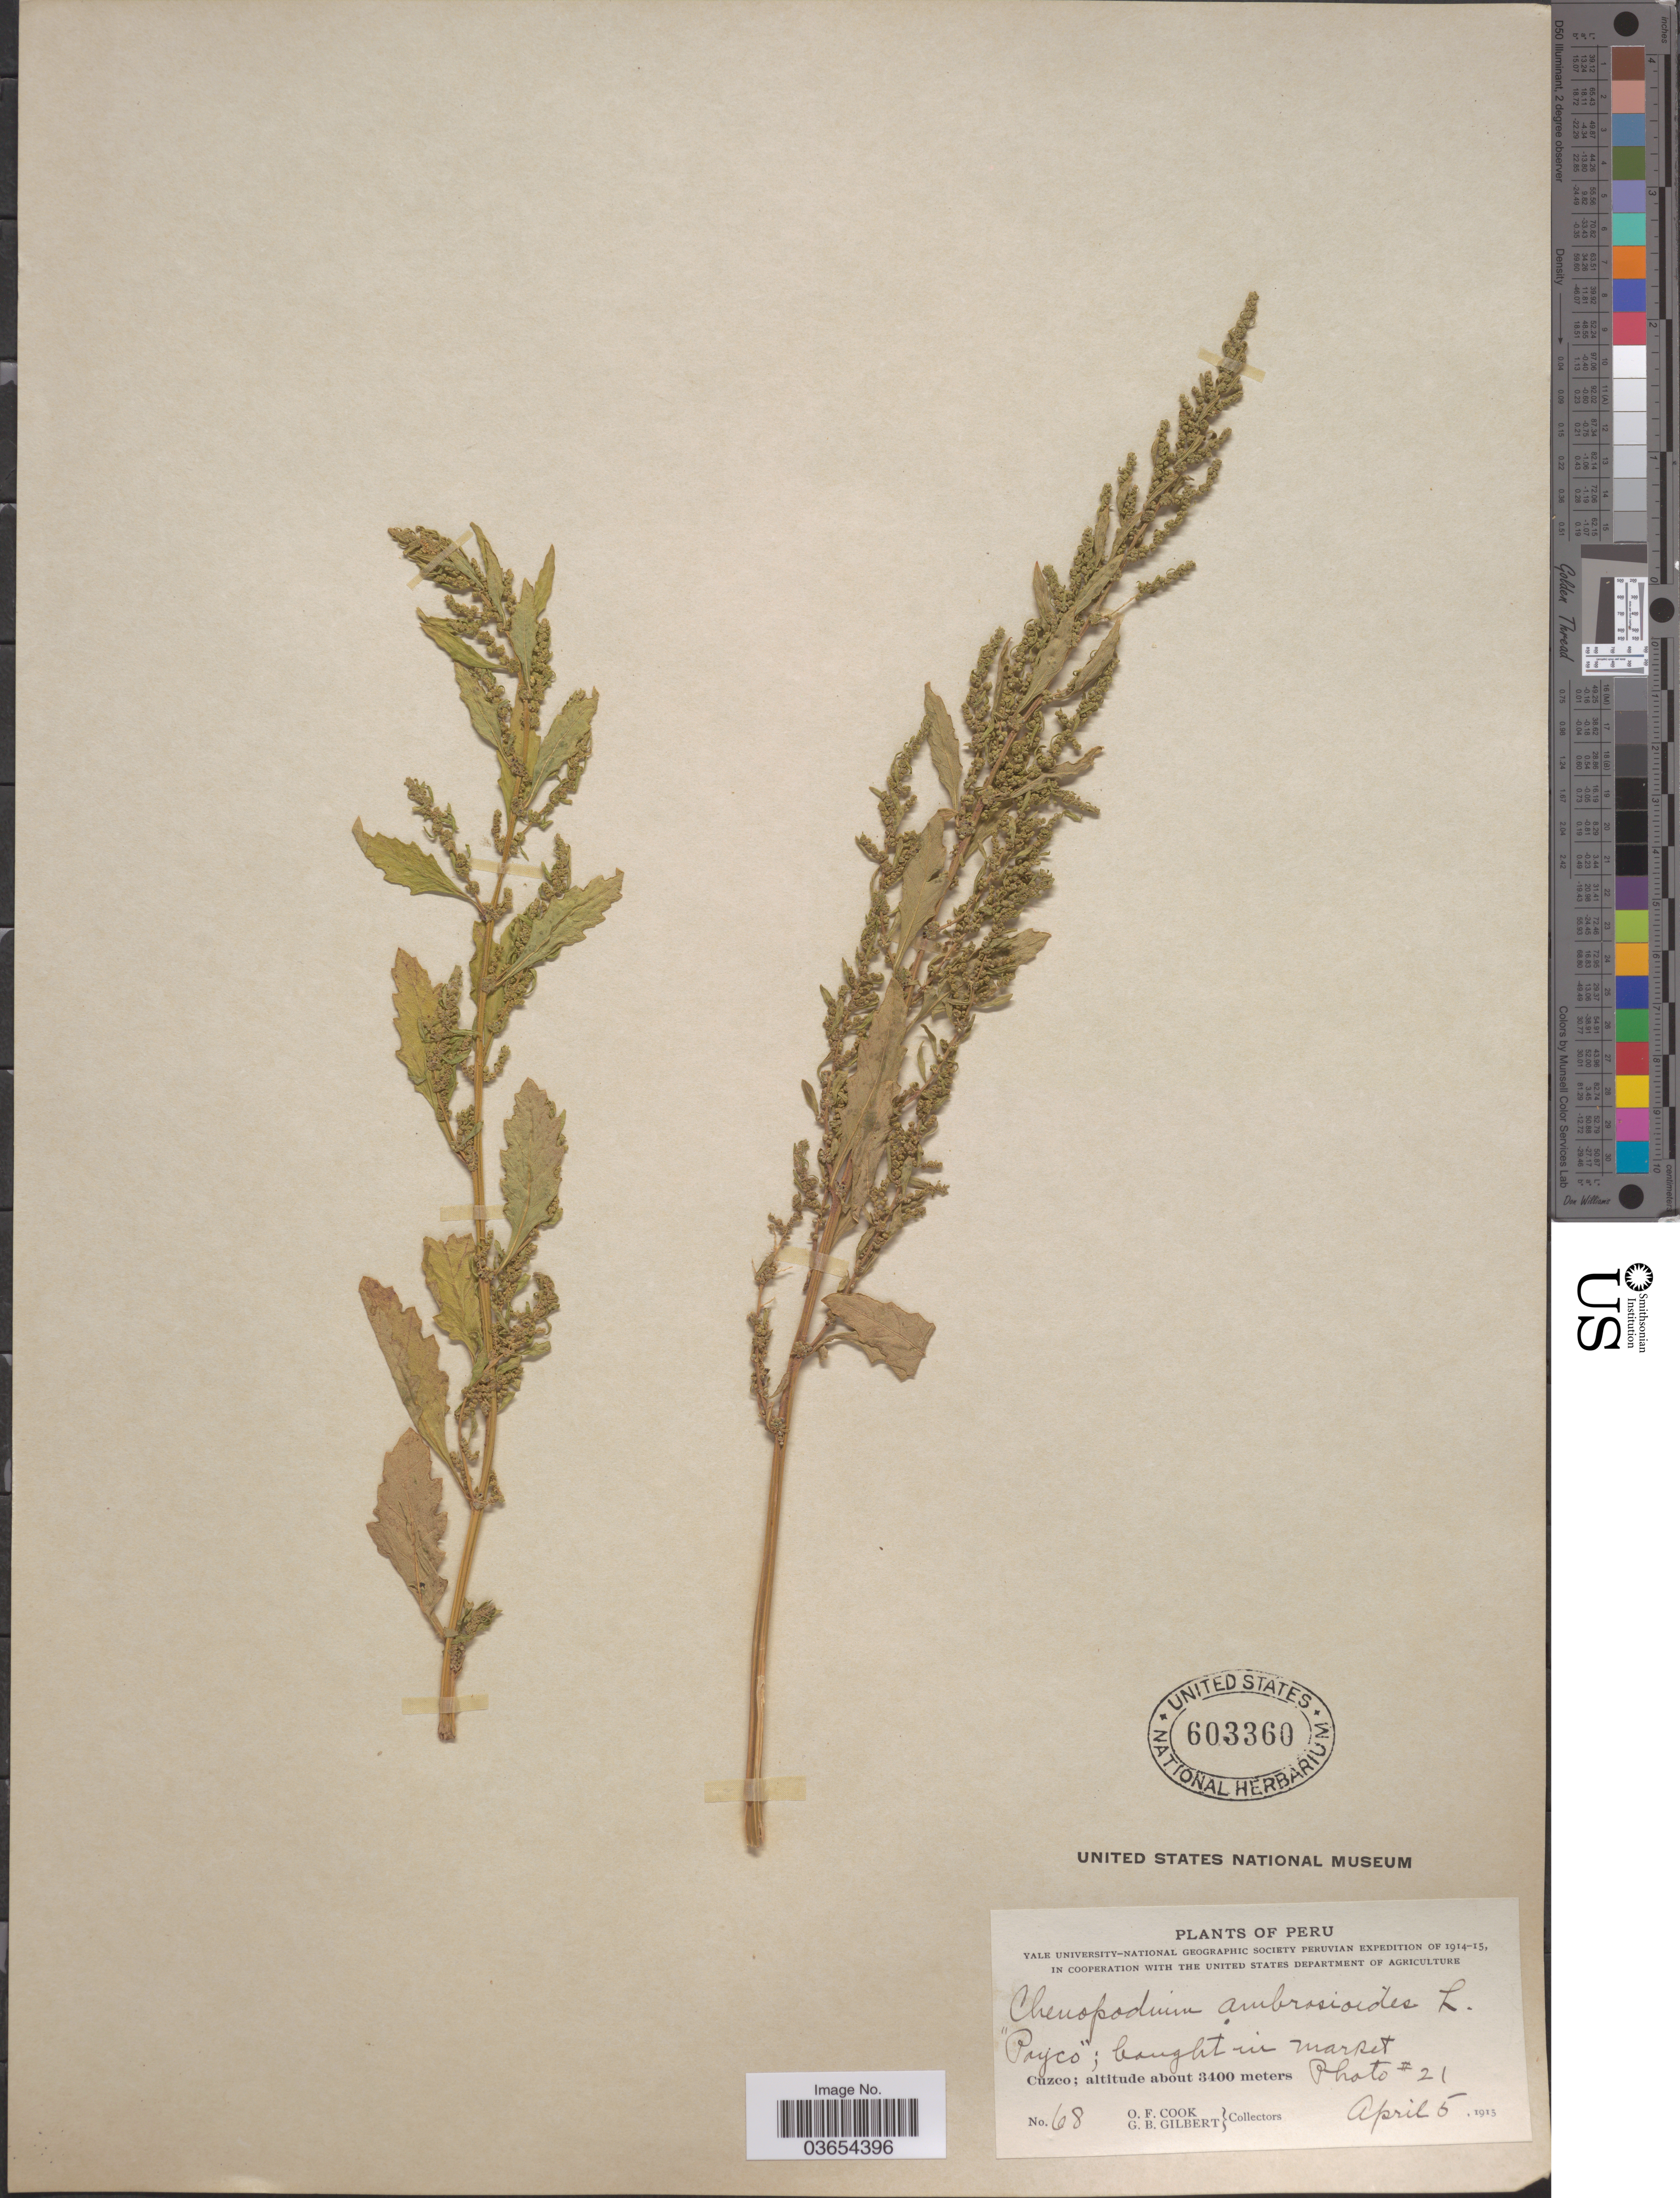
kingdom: Plantae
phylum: Tracheophyta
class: Magnoliopsida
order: Caryophyllales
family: Amaranthaceae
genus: Chenopodium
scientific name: Chenopodium ambrosioides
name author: L.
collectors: O. F. Cook & G. B. Gilbert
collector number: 68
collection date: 1915-04-05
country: Peru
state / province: Cusco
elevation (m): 3400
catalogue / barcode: US 603360